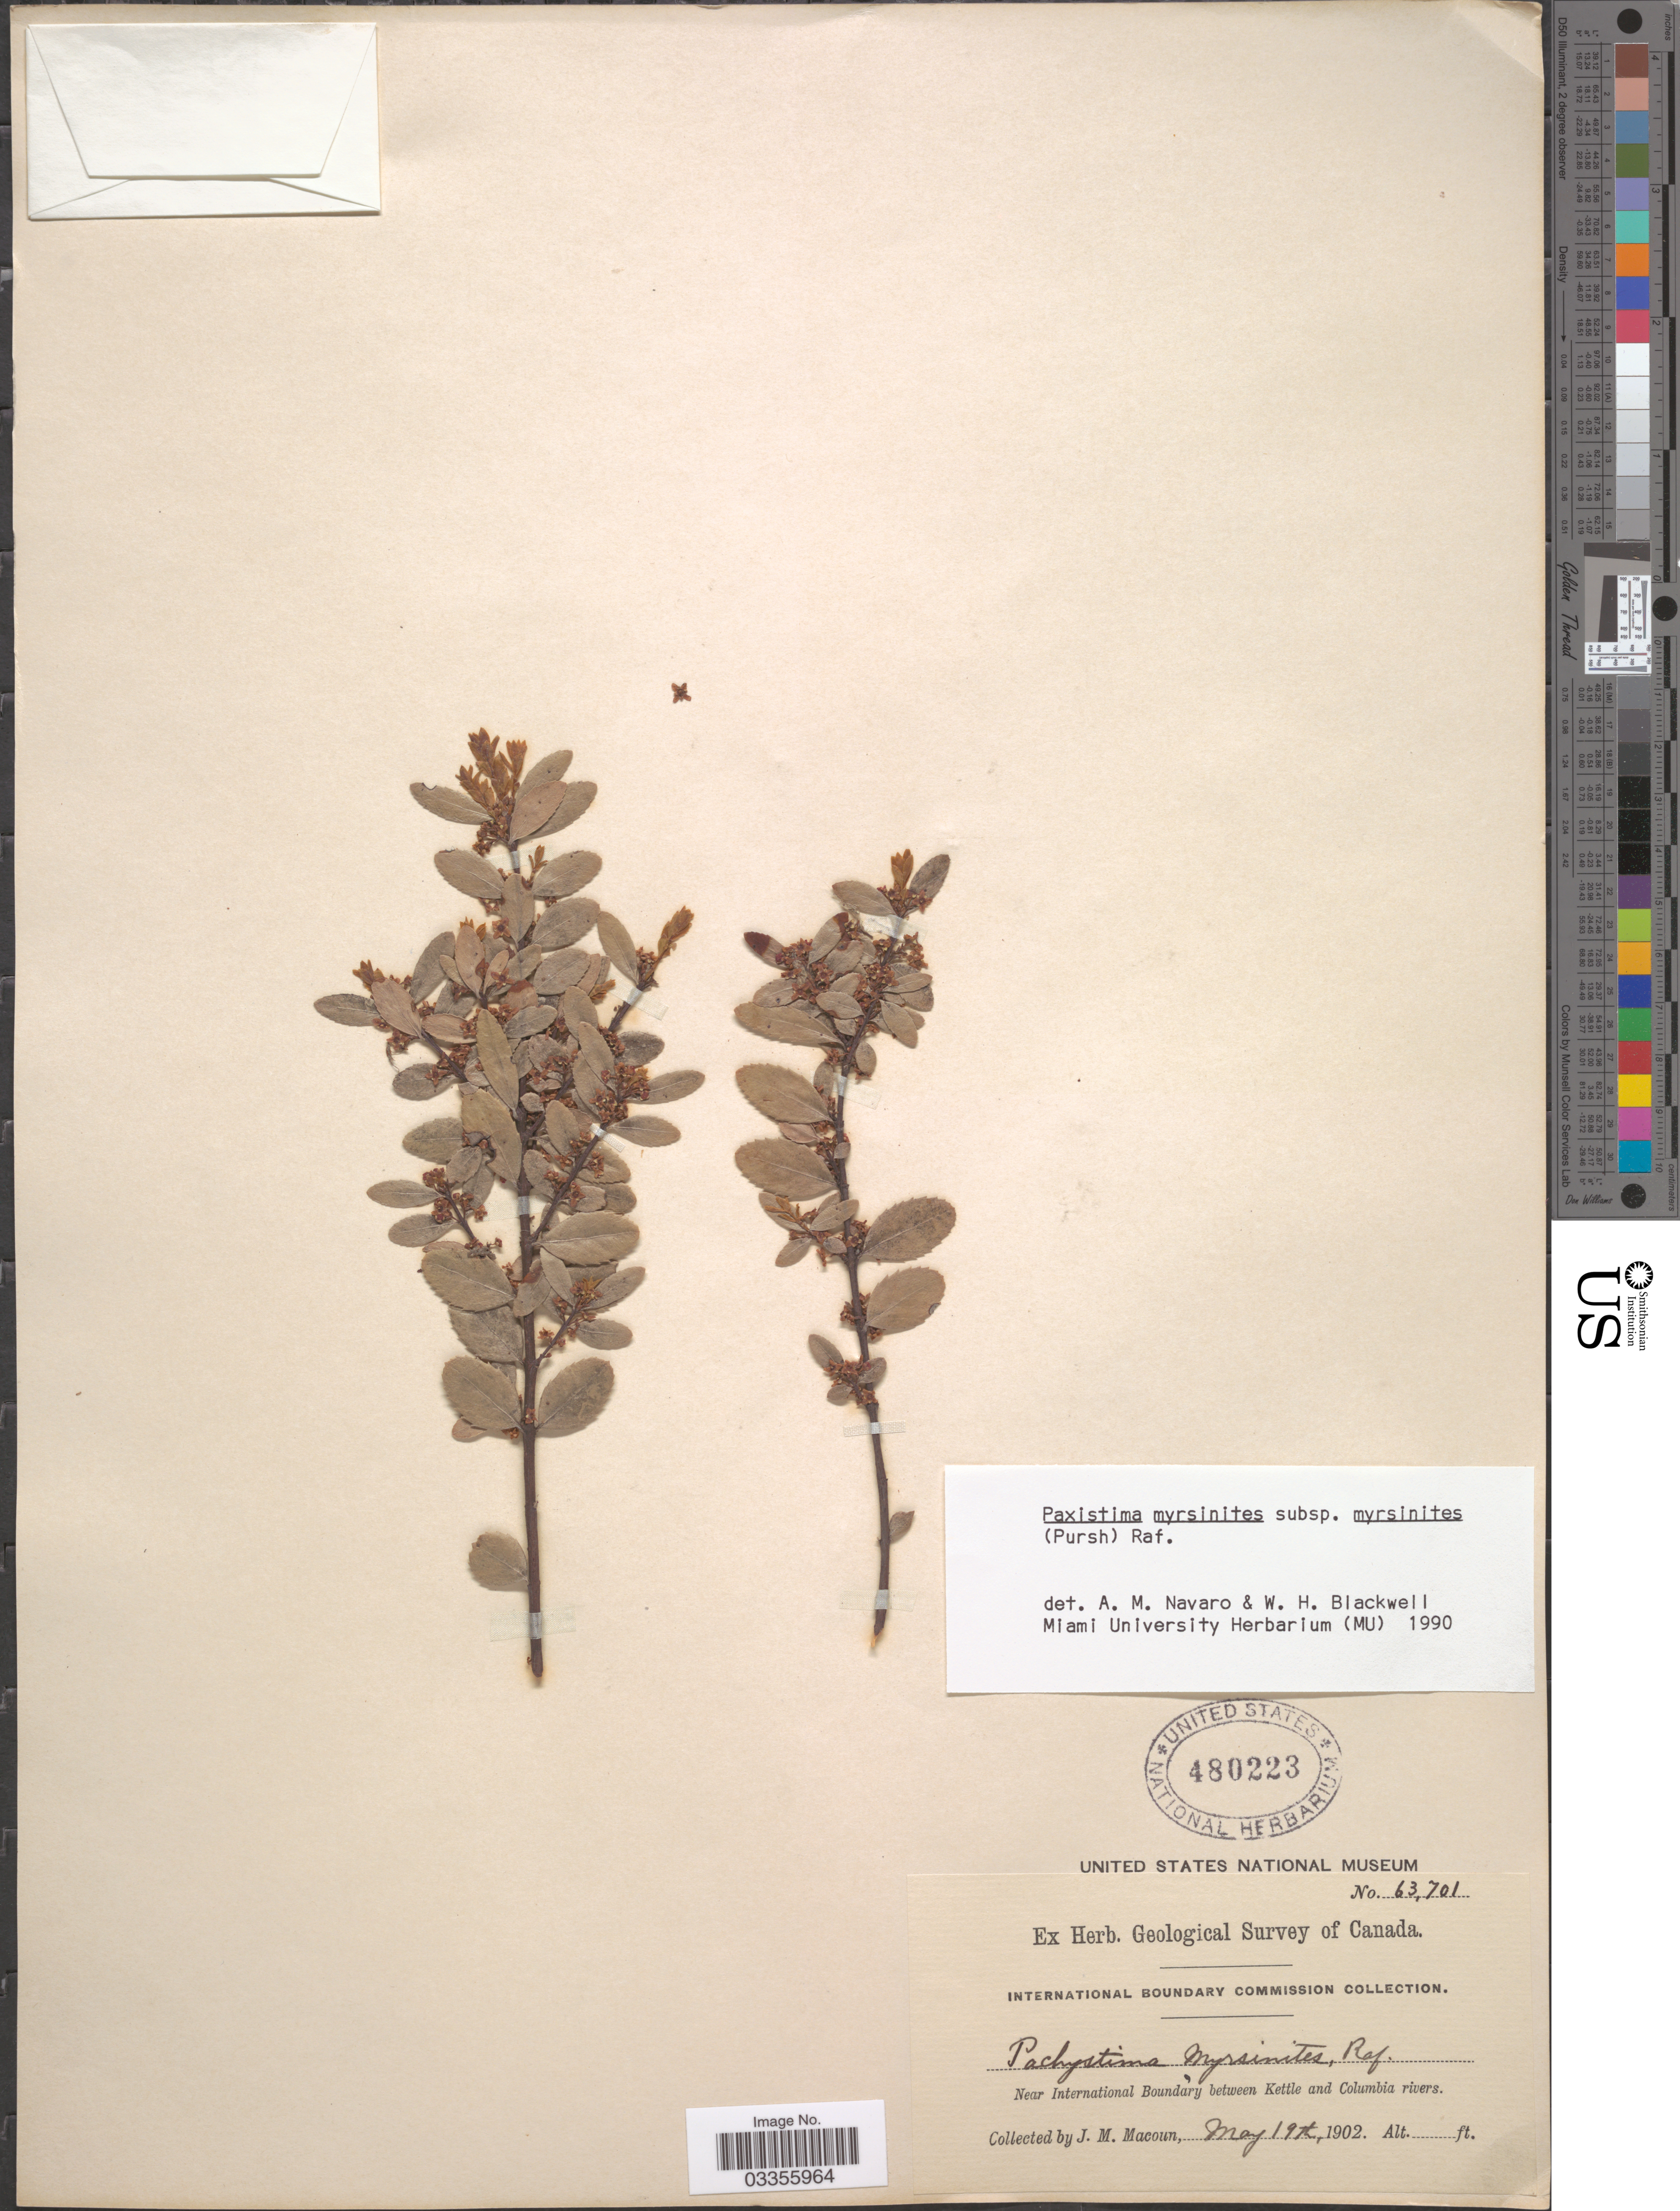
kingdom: Plantae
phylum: Tracheophyta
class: Magnoliopsida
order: Celastrales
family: Celastraceae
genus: Paxistima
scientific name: Paxistima myrsinites subsp. myrsinites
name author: (Pursh) Raf.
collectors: J. M. Macoun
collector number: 63701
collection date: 1902-05-19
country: Canada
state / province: British Columbia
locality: Near International Boundary between Kettle and Columbia rivers.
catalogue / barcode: US 480223